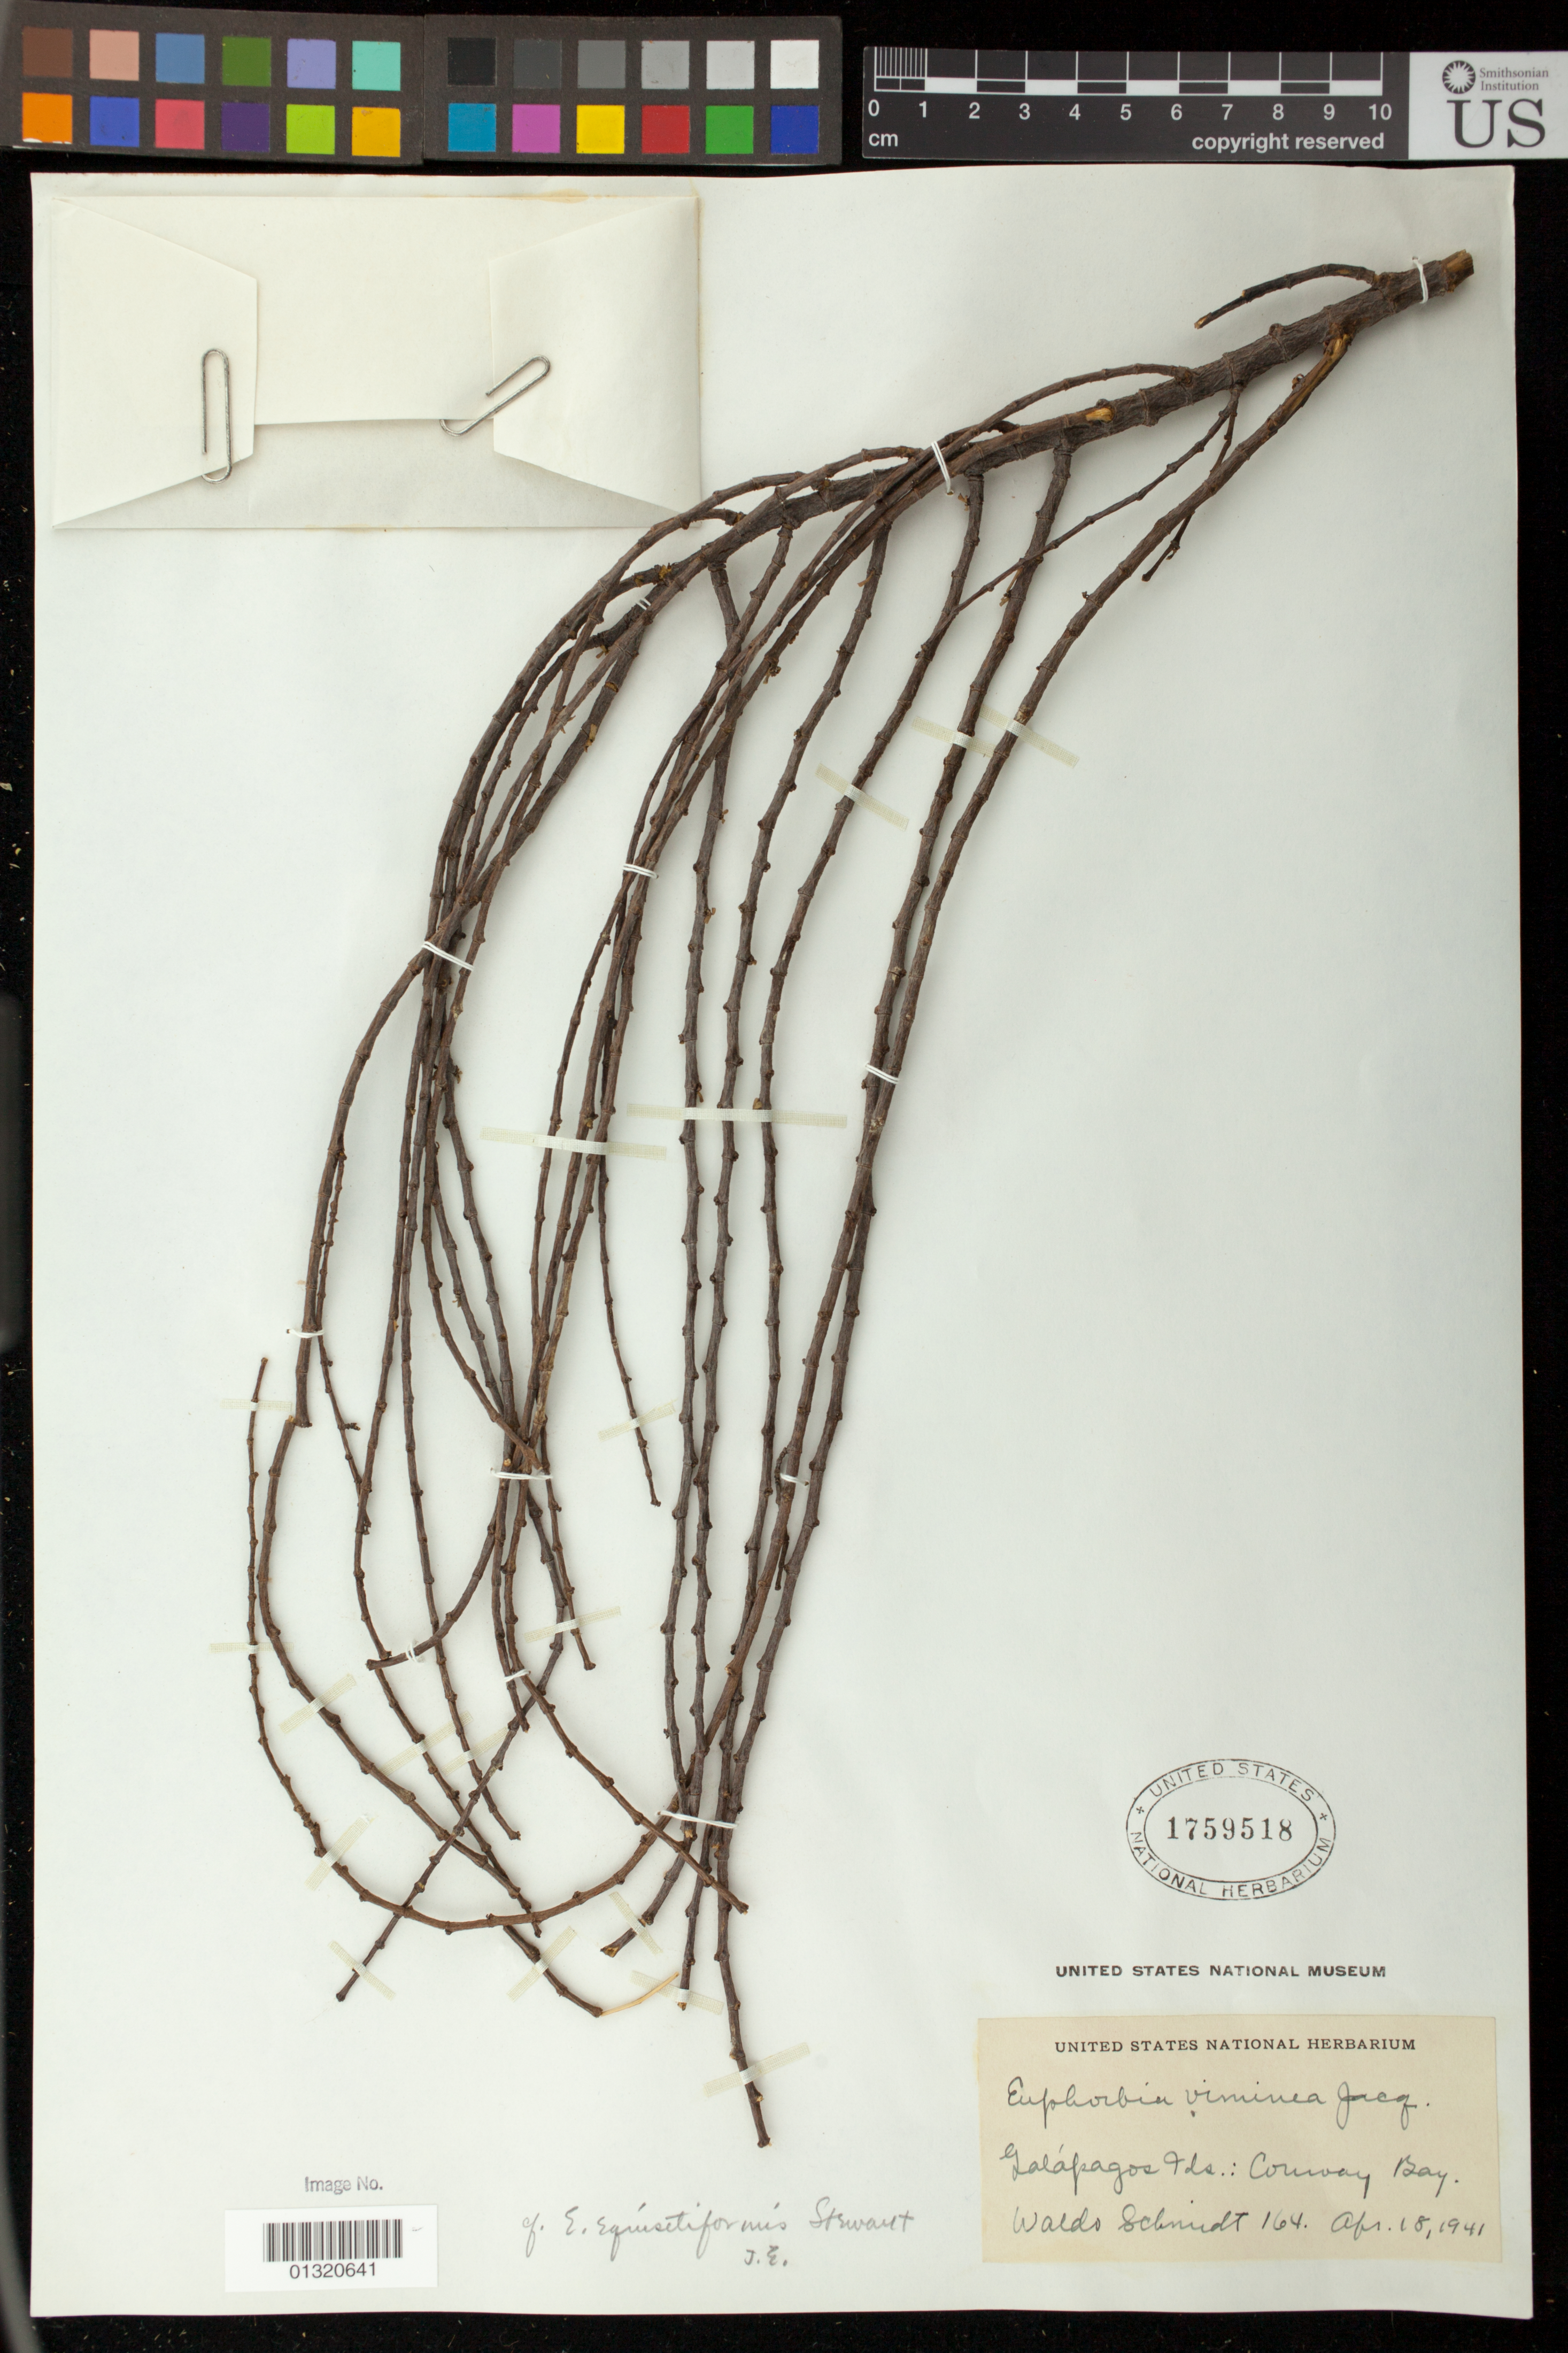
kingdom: Plantae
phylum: Tracheophyta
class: Magnoliopsida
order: Malpighiales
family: Euphorbiaceae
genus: Euphorbia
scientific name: Euphorbia viminea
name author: Hook. f.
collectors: W. L. Schmitt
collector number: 164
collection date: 1941-04-18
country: Ecuador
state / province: Colón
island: Galapagos Is.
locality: Conway Bay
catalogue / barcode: US 1759518